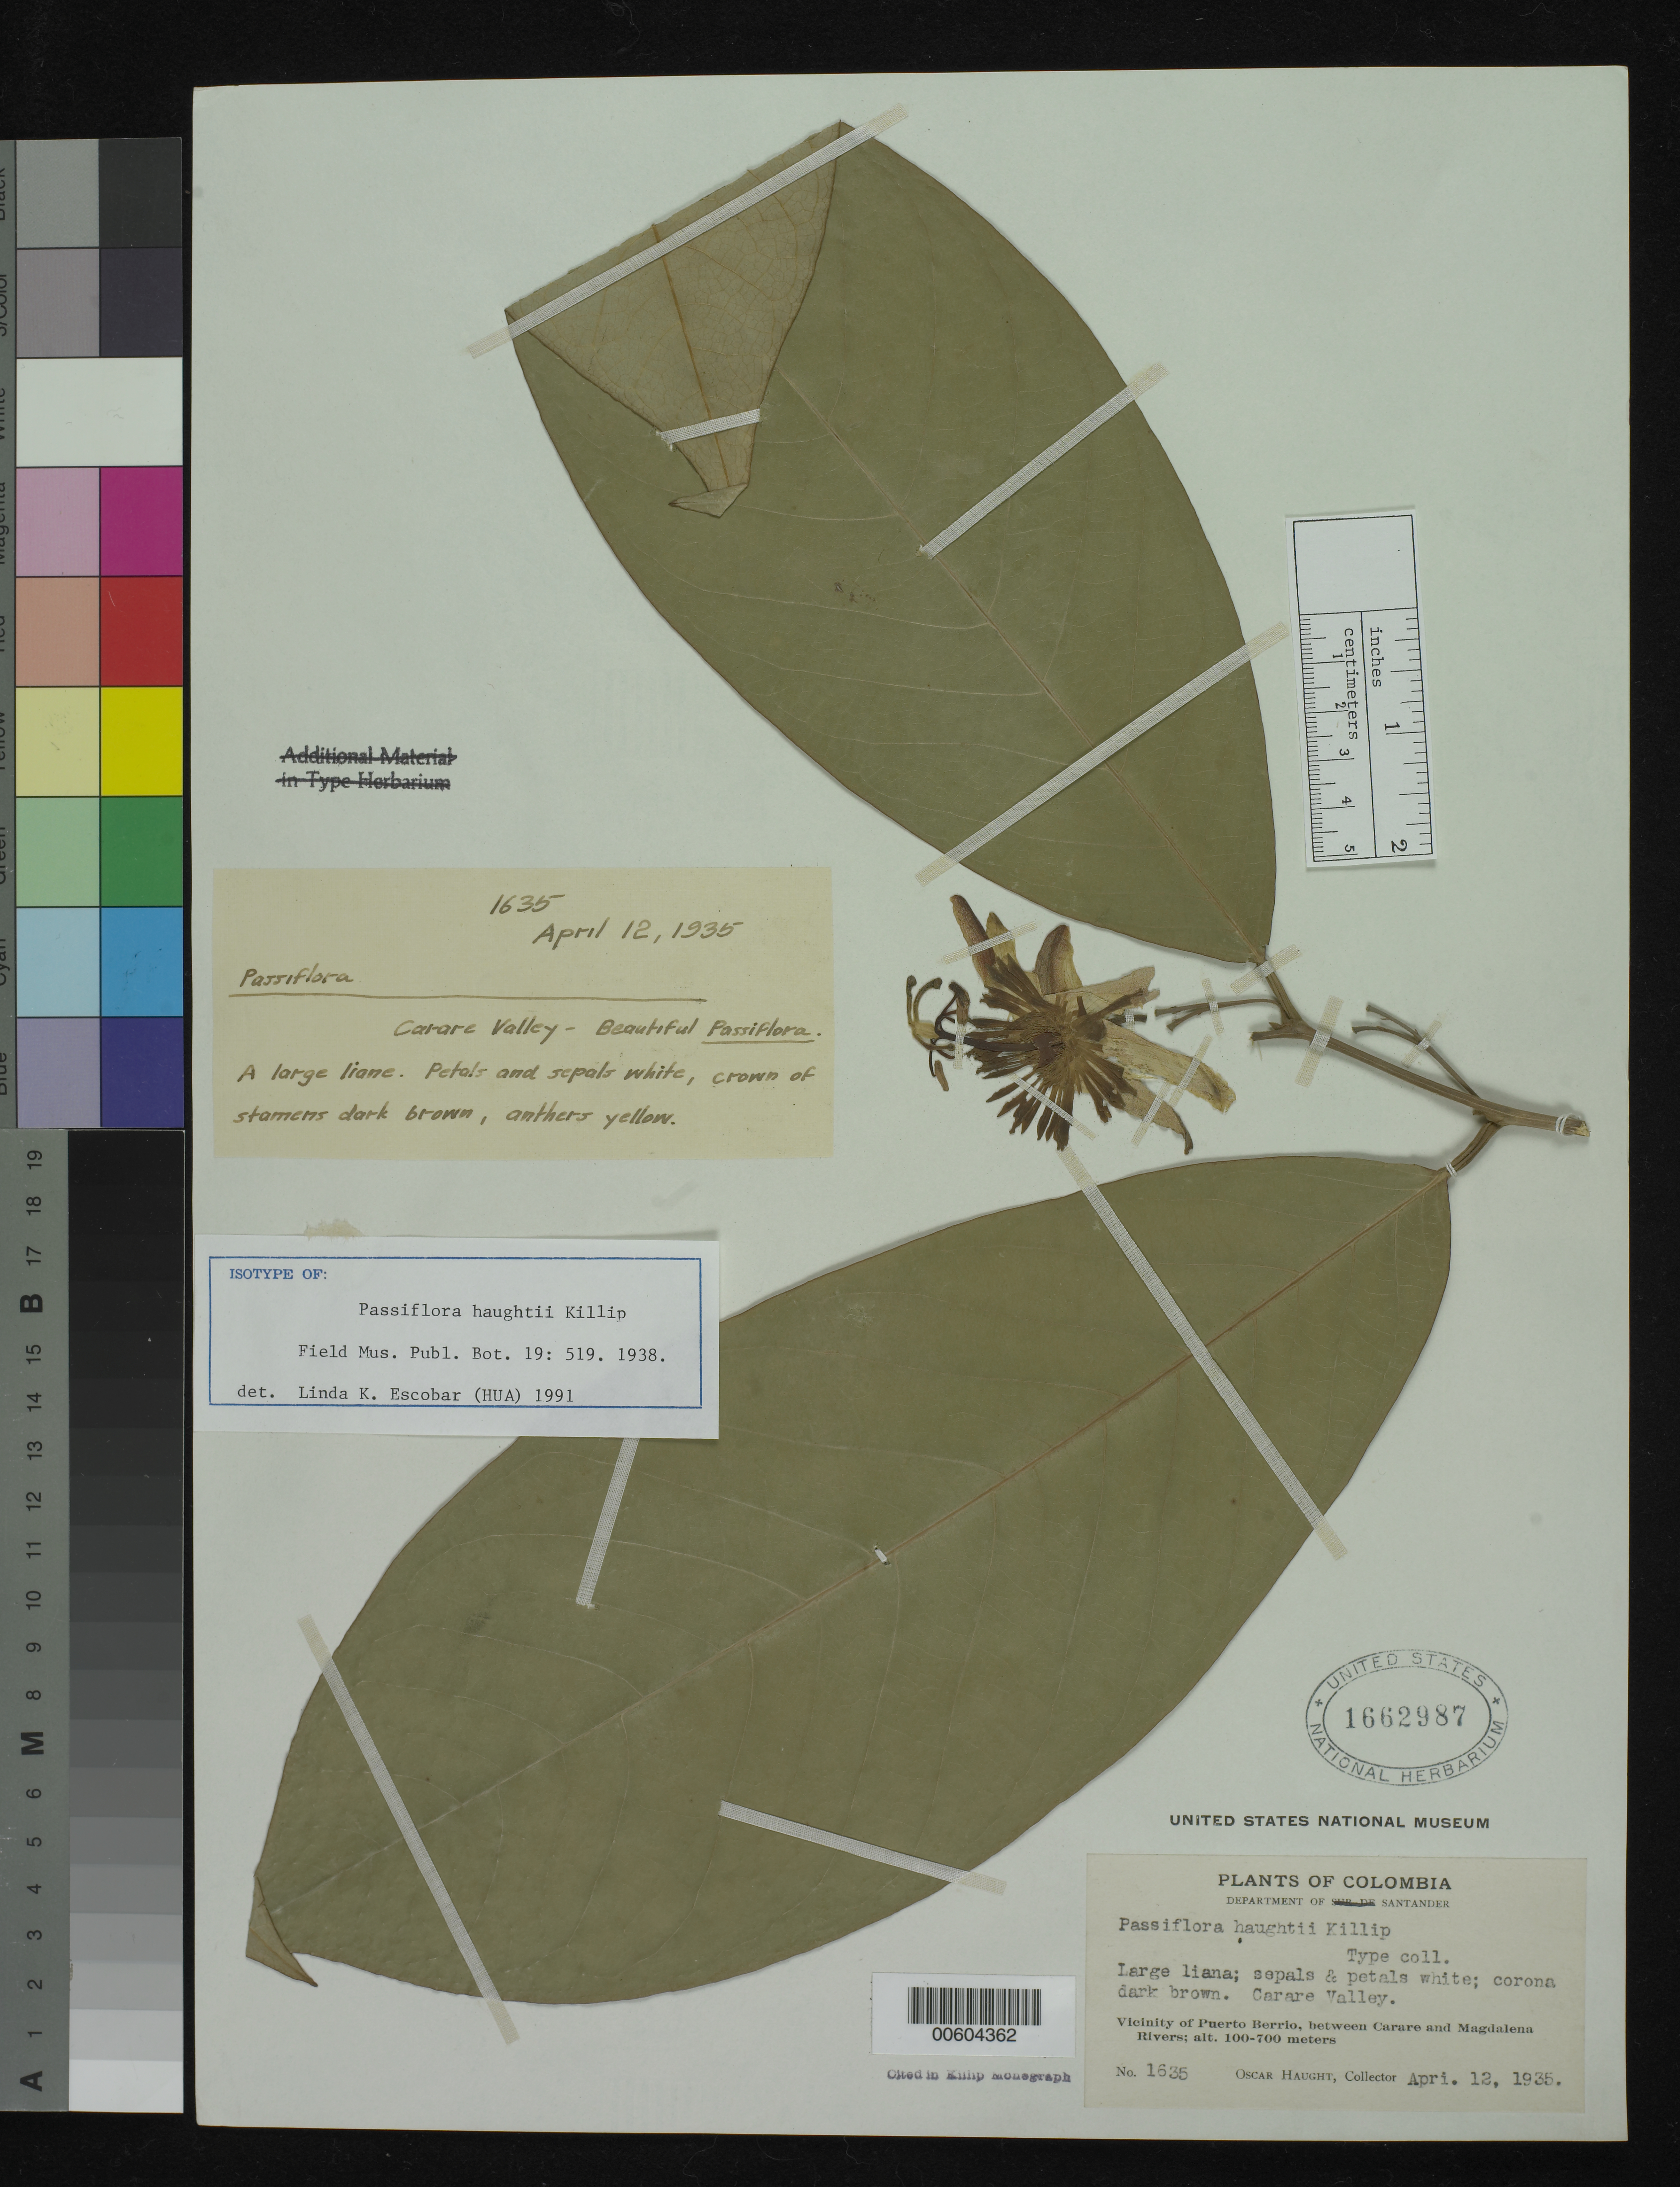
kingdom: Plantae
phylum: Tracheophyta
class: Magnoliopsida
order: Malpighiales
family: Passifloraceae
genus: Passiflora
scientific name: Passiflora haughtii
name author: Killip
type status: Isotype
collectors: O. Haught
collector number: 1635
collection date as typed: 12 Apr 1935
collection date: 1935-04-12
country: Colombia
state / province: Santander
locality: Carare Valley, vicinity of Puerto Berrio, between Carare and magdalena Rivers.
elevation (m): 100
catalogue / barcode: US 1662987